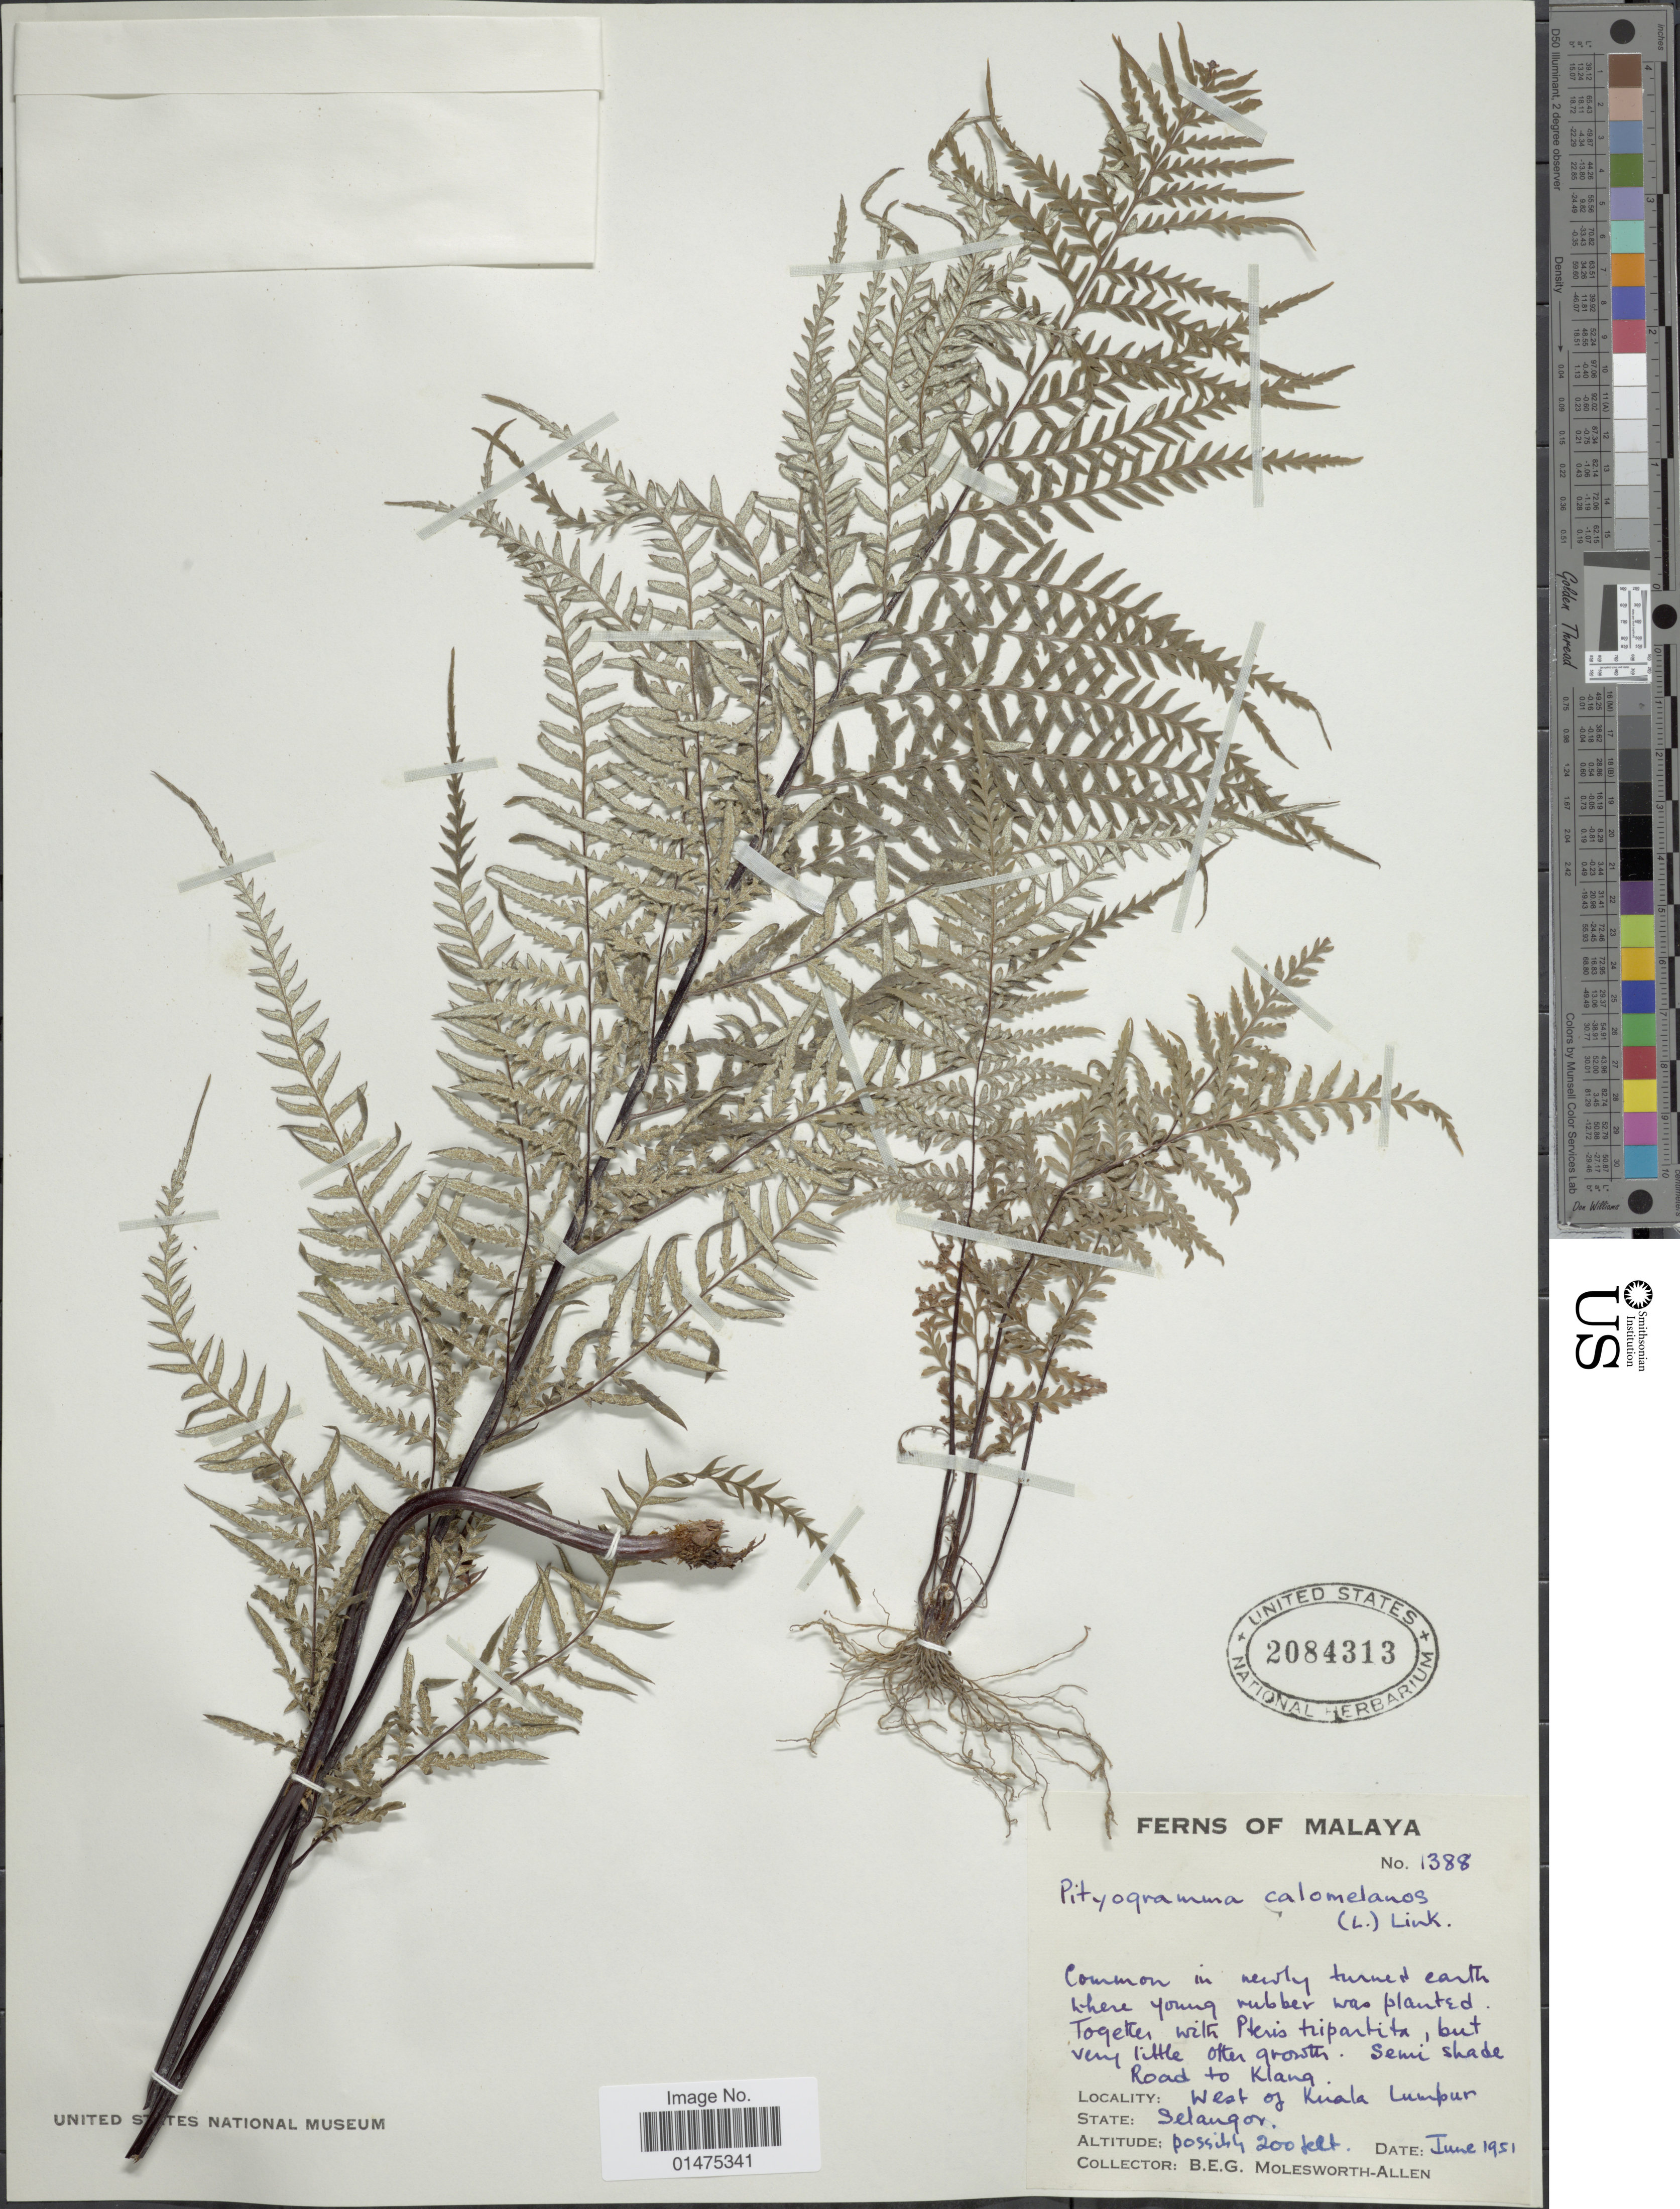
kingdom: Plantae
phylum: Tracheophyta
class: Polypodiopsida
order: Polypodiales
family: Pteridaceae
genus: Pityrogramma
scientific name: Pityrogramma calomelanos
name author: (L.) Link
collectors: B. E. G. Molesworth-Allen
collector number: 1388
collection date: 1951-06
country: Malaysia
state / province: Selangor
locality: Road to Klang, west of Kuala Lumpur.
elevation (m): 61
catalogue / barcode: US 2084313